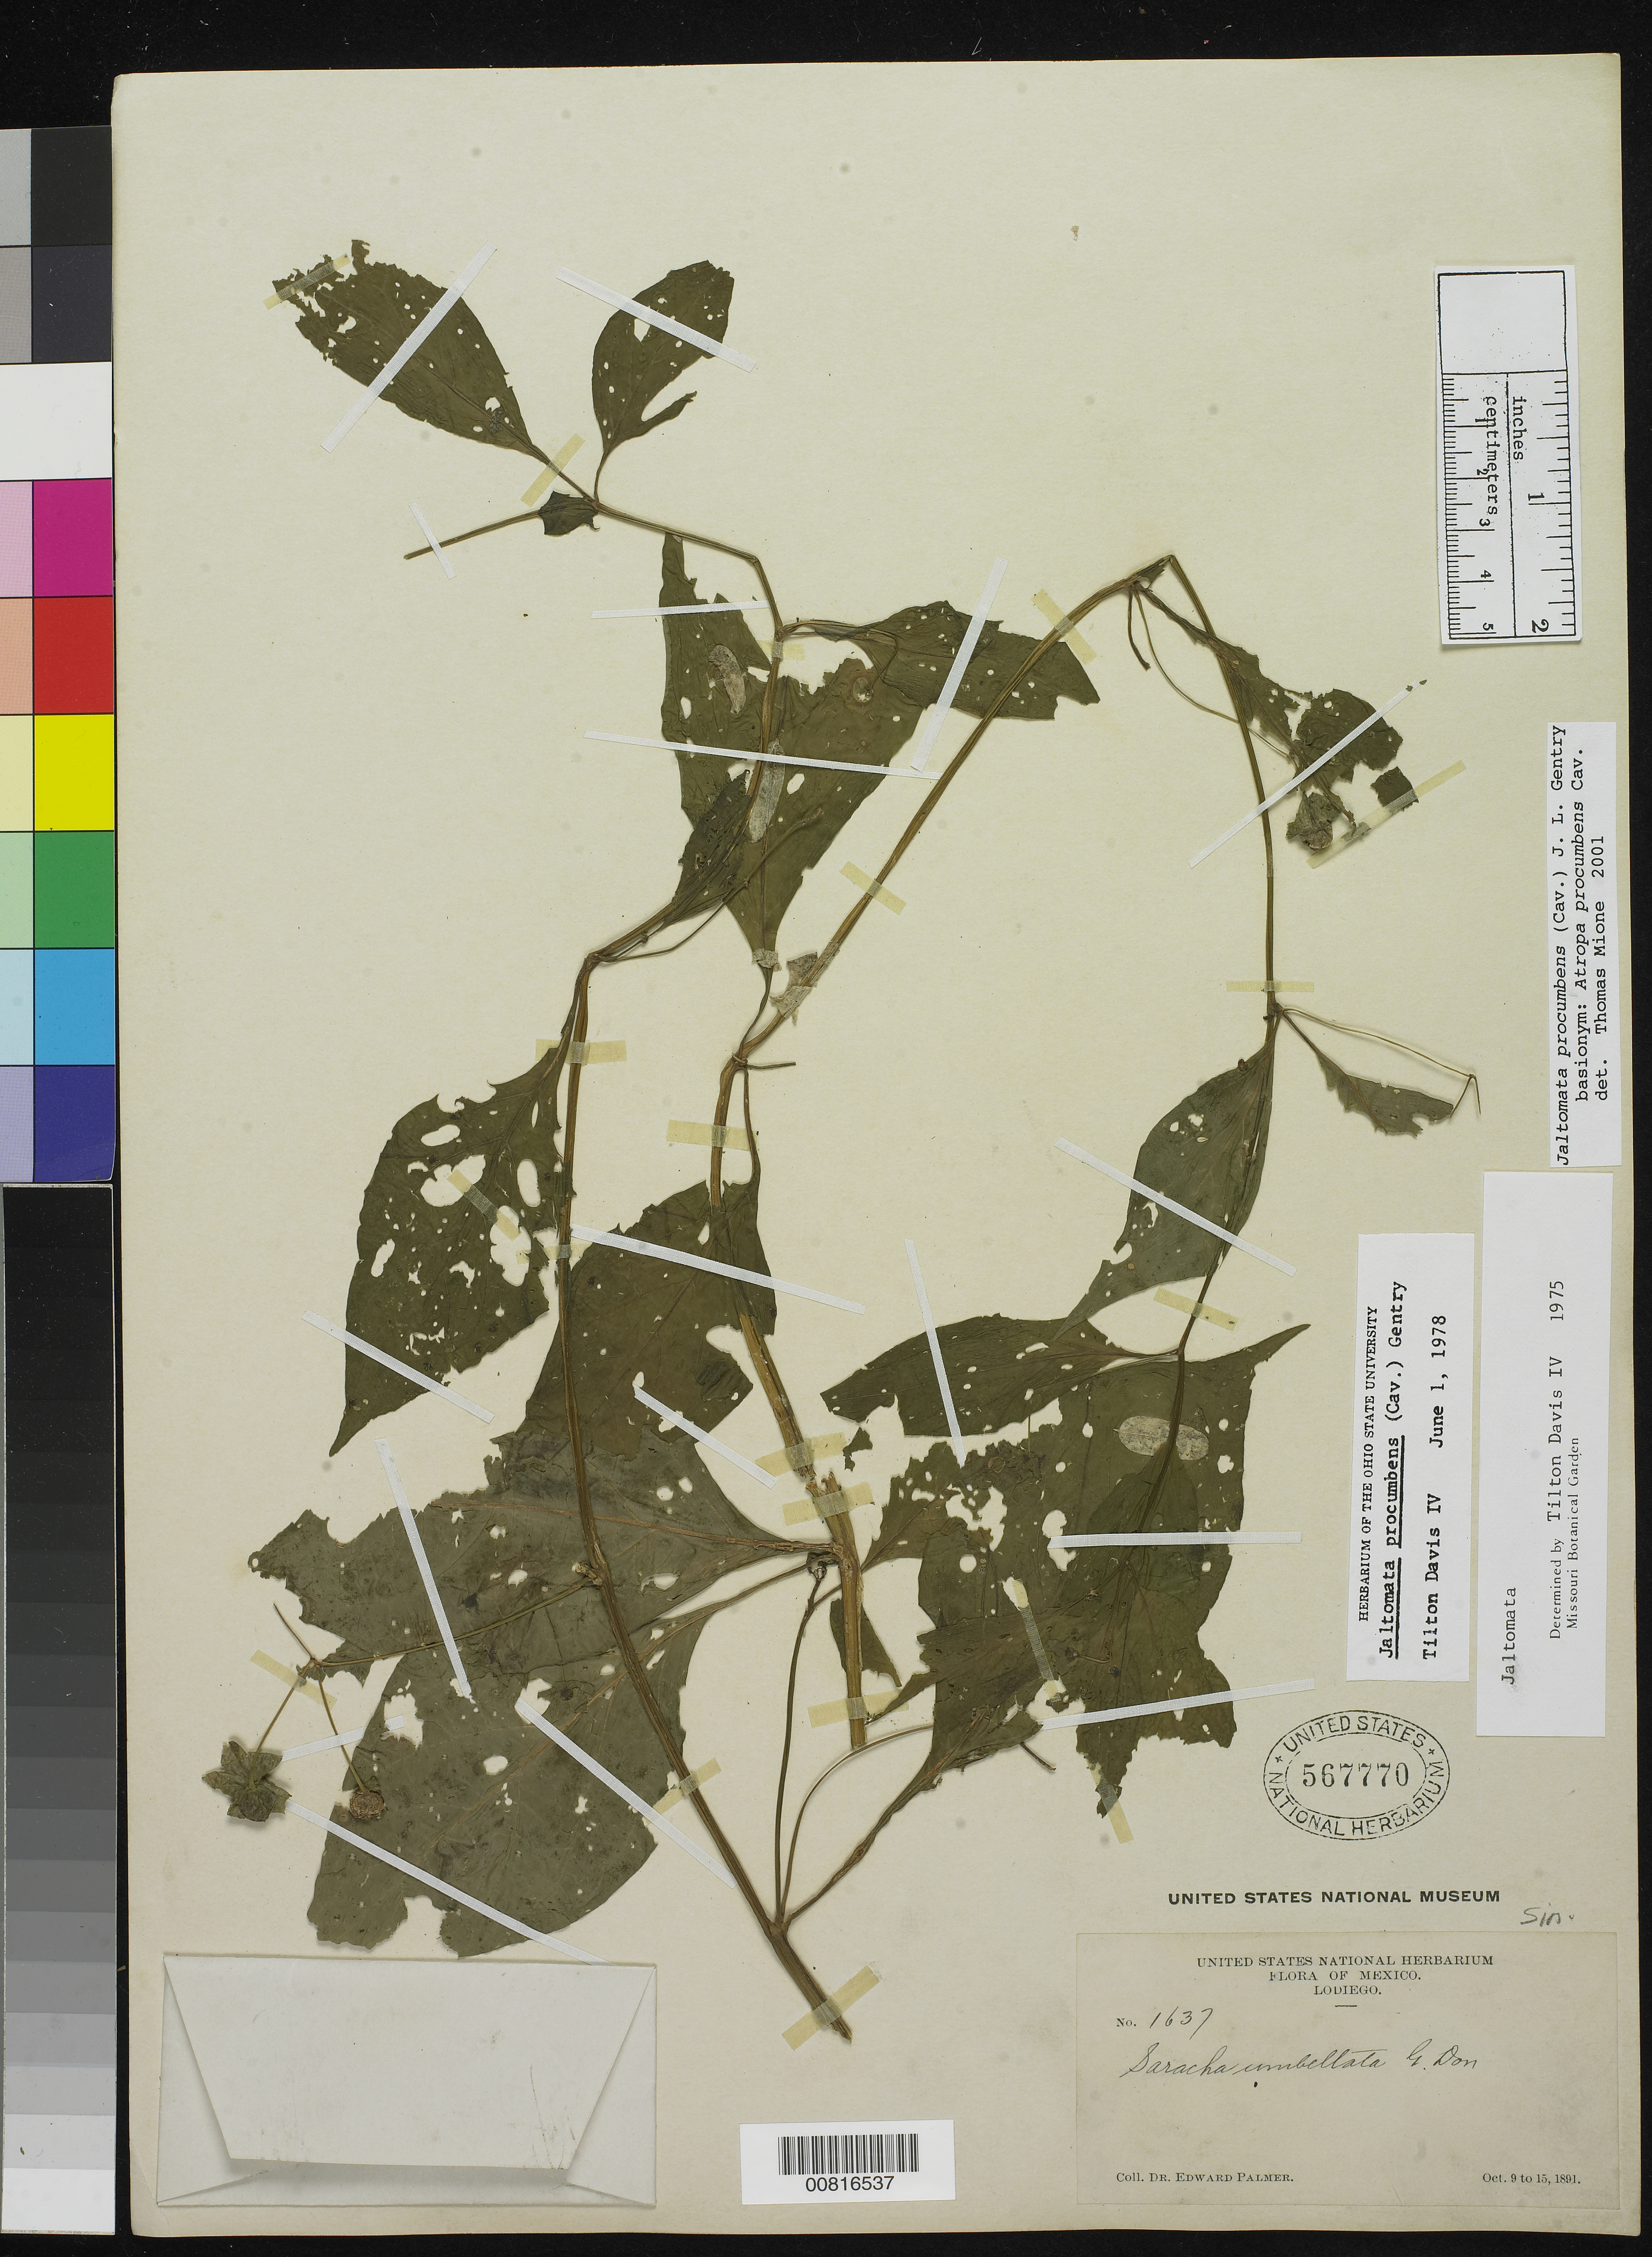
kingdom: Plantae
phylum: Tracheophyta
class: Magnoliopsida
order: Solanales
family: Solanaceae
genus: Jaltomata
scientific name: Jaltomata procumbens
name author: (Cav.) J.L. Gentry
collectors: E. Palmer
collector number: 1637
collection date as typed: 09 Oct 1891 to 15 Oct 1891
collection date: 1891-10-09/1891-10-15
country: Mexico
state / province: Sinaloa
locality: Lodiego, Sinaloa.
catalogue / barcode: US 567770